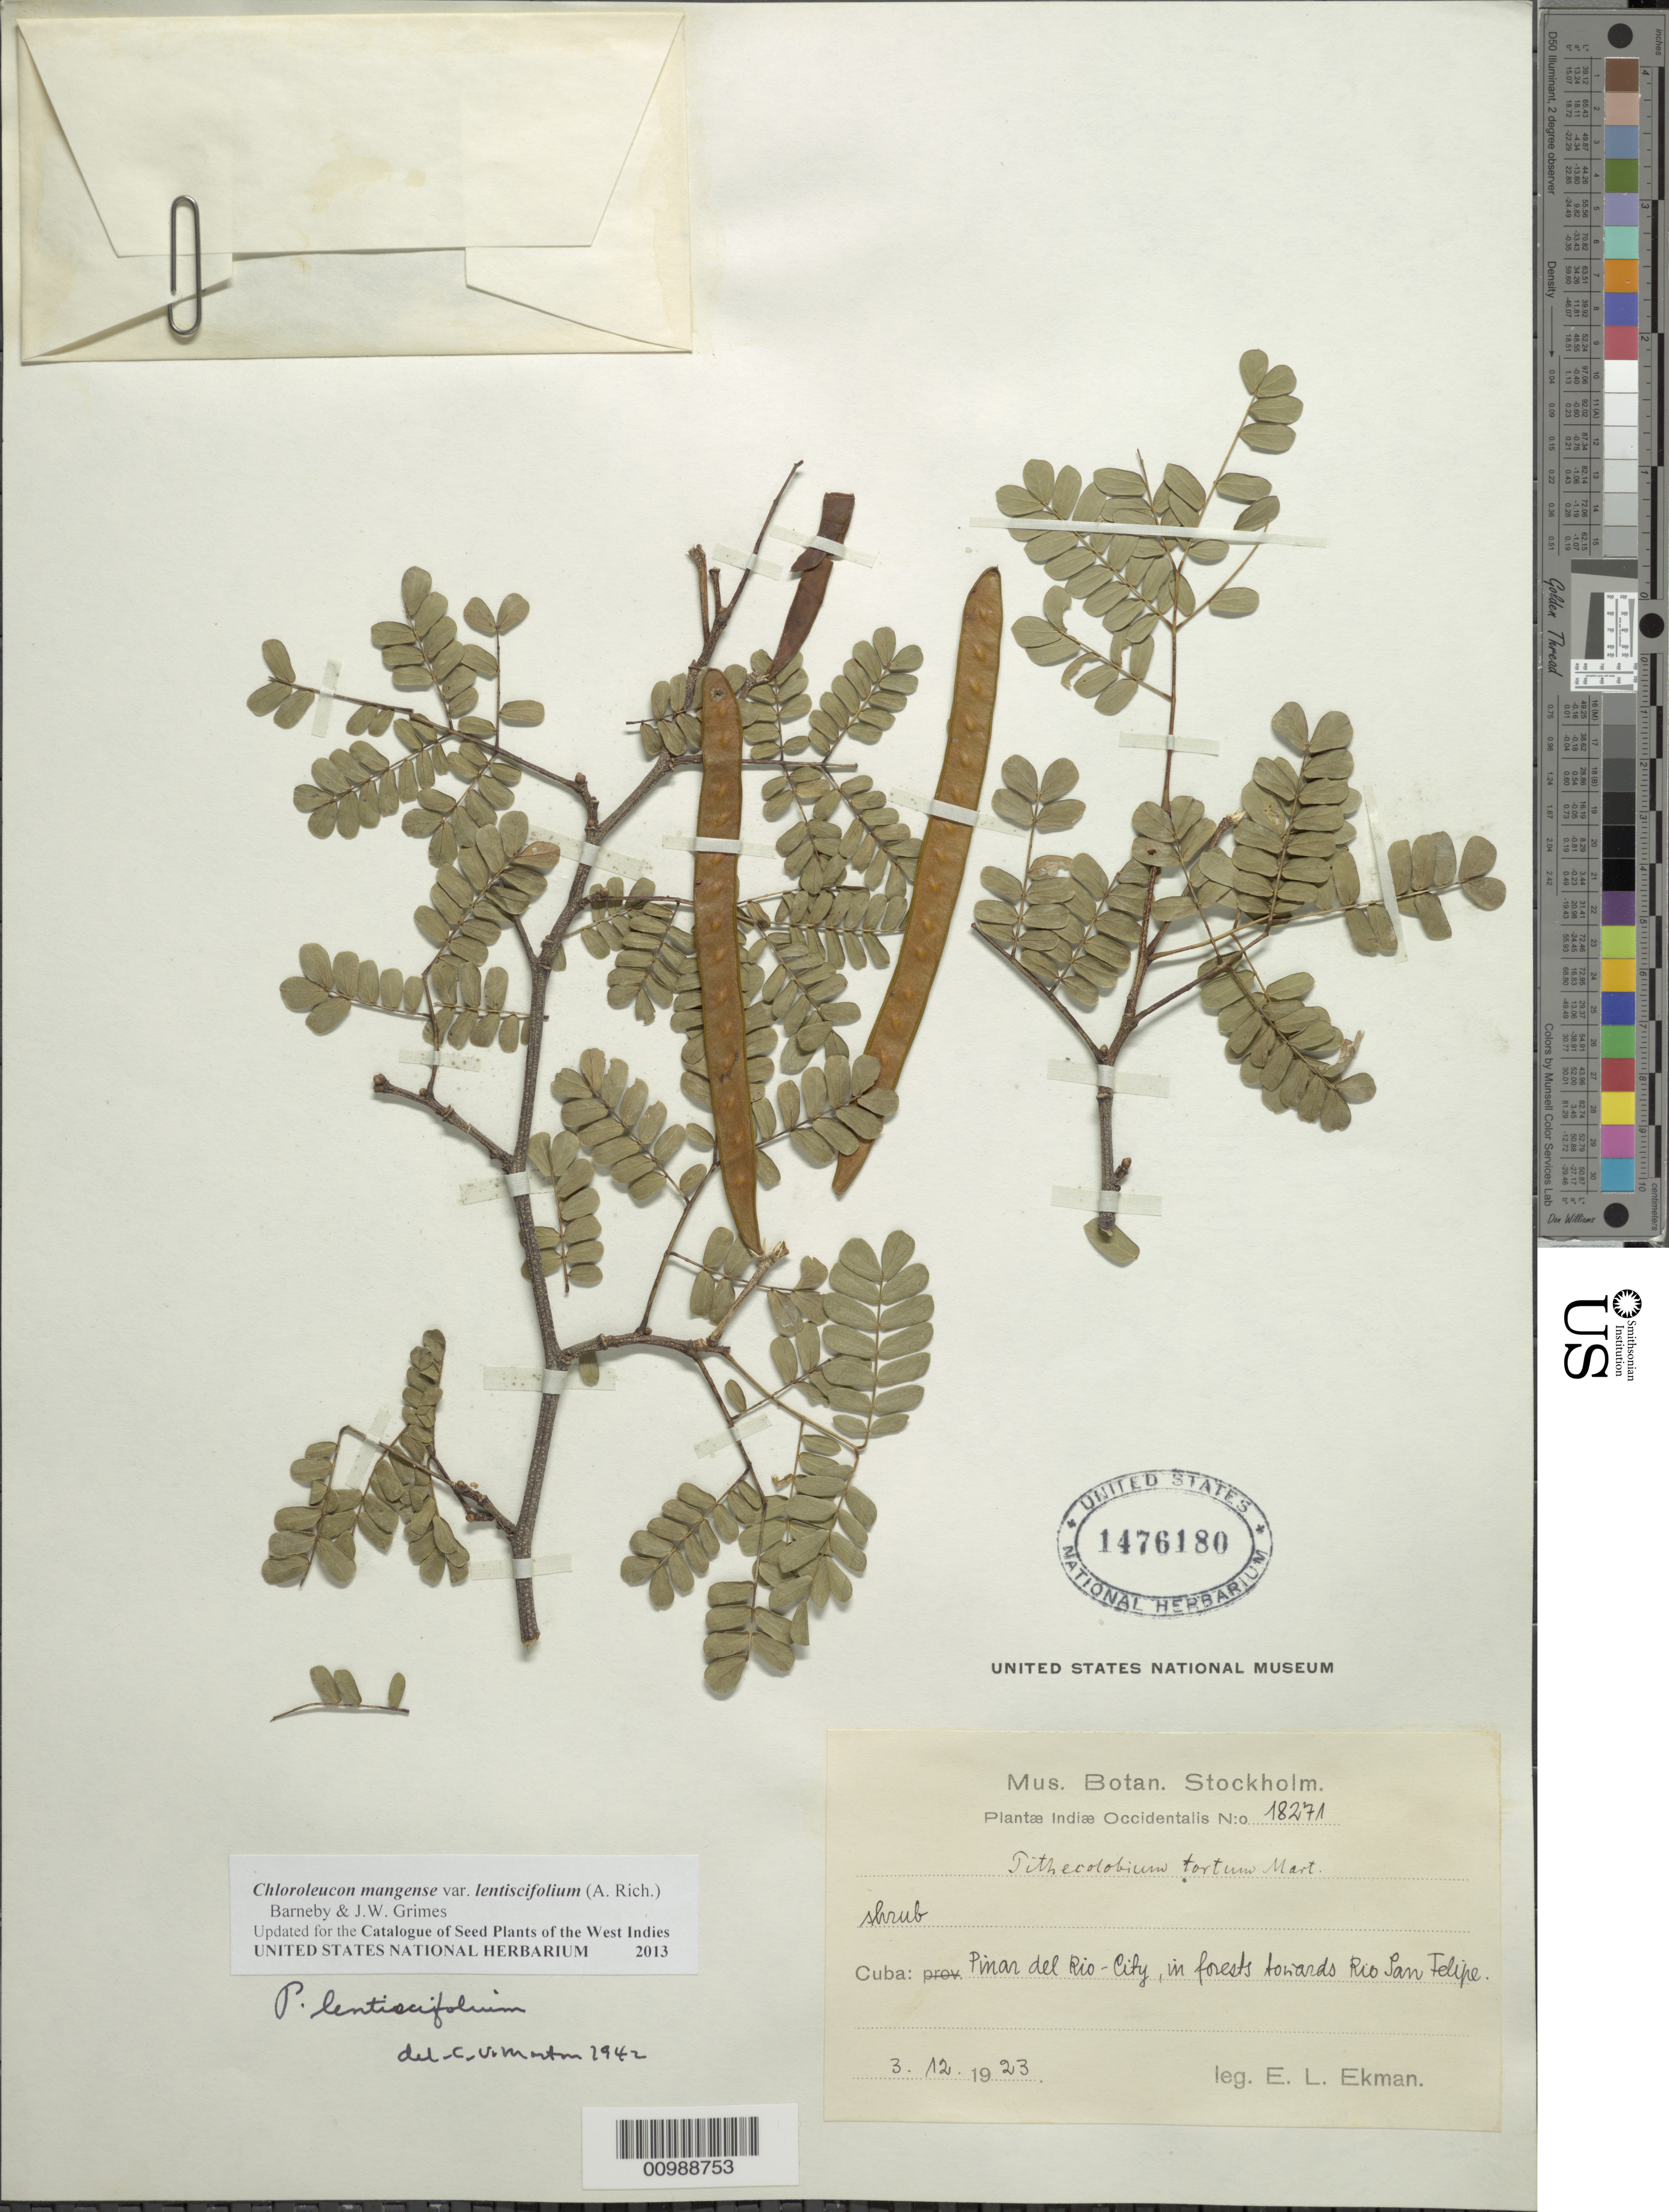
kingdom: Plantae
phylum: Tracheophyta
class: Magnoliopsida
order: Fabales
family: Fabaceae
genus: Chloroleucon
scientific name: Chloroleucon mangense var. lentiscifolium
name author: (A. Rich.) Barneby & J.W. Grimes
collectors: E. L. Ekman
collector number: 18271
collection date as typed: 12 Mar 1923 or 03 Dec 1923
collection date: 1923-03-12 or 1923-12-03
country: Cuba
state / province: Pinar del Rio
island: Cuba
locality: Pinar del Rio-City, in forests toward Rio San Felipe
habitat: In forest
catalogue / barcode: US 1476180